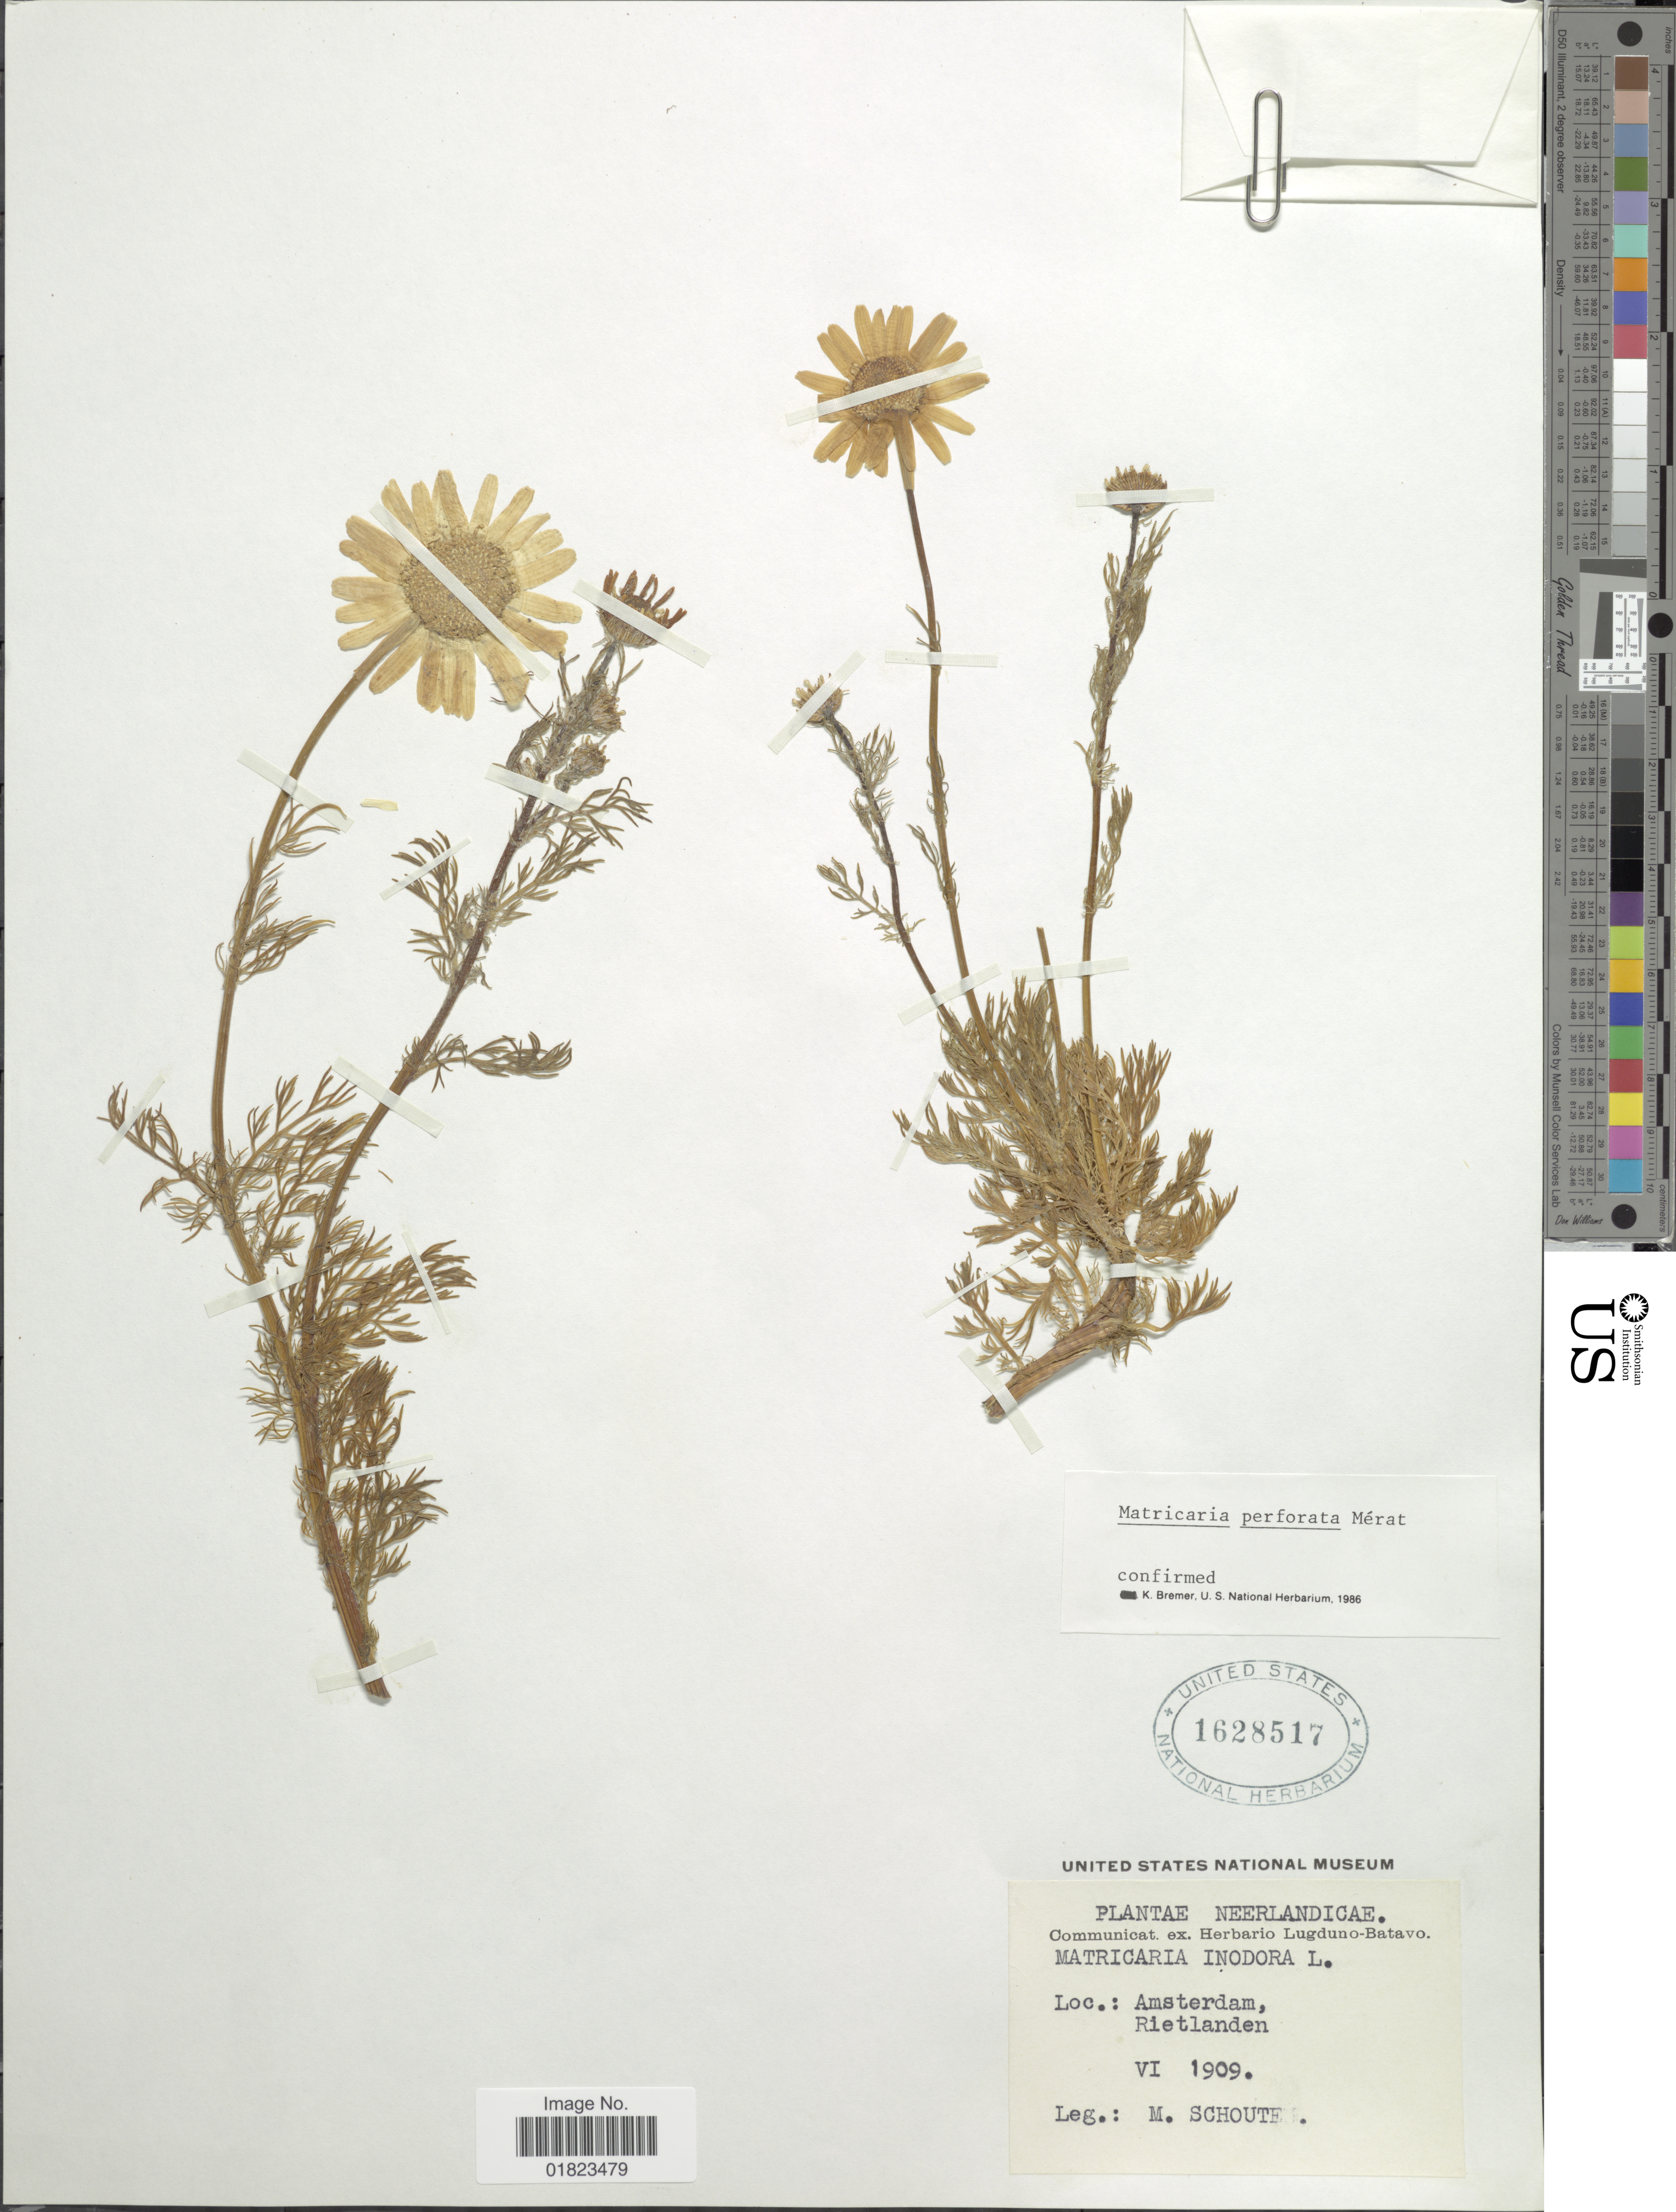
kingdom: Plantae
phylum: Tracheophyta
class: Magnoliopsida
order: Asterales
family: Asteraceae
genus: Tripleurospermum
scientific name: Tripleurospermum perforatum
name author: (Mérat) Laínz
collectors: M. Schoute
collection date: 1909-06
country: Netherlands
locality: Neerlandicae. Amsterdam. Rietlanden.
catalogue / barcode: US 1628517